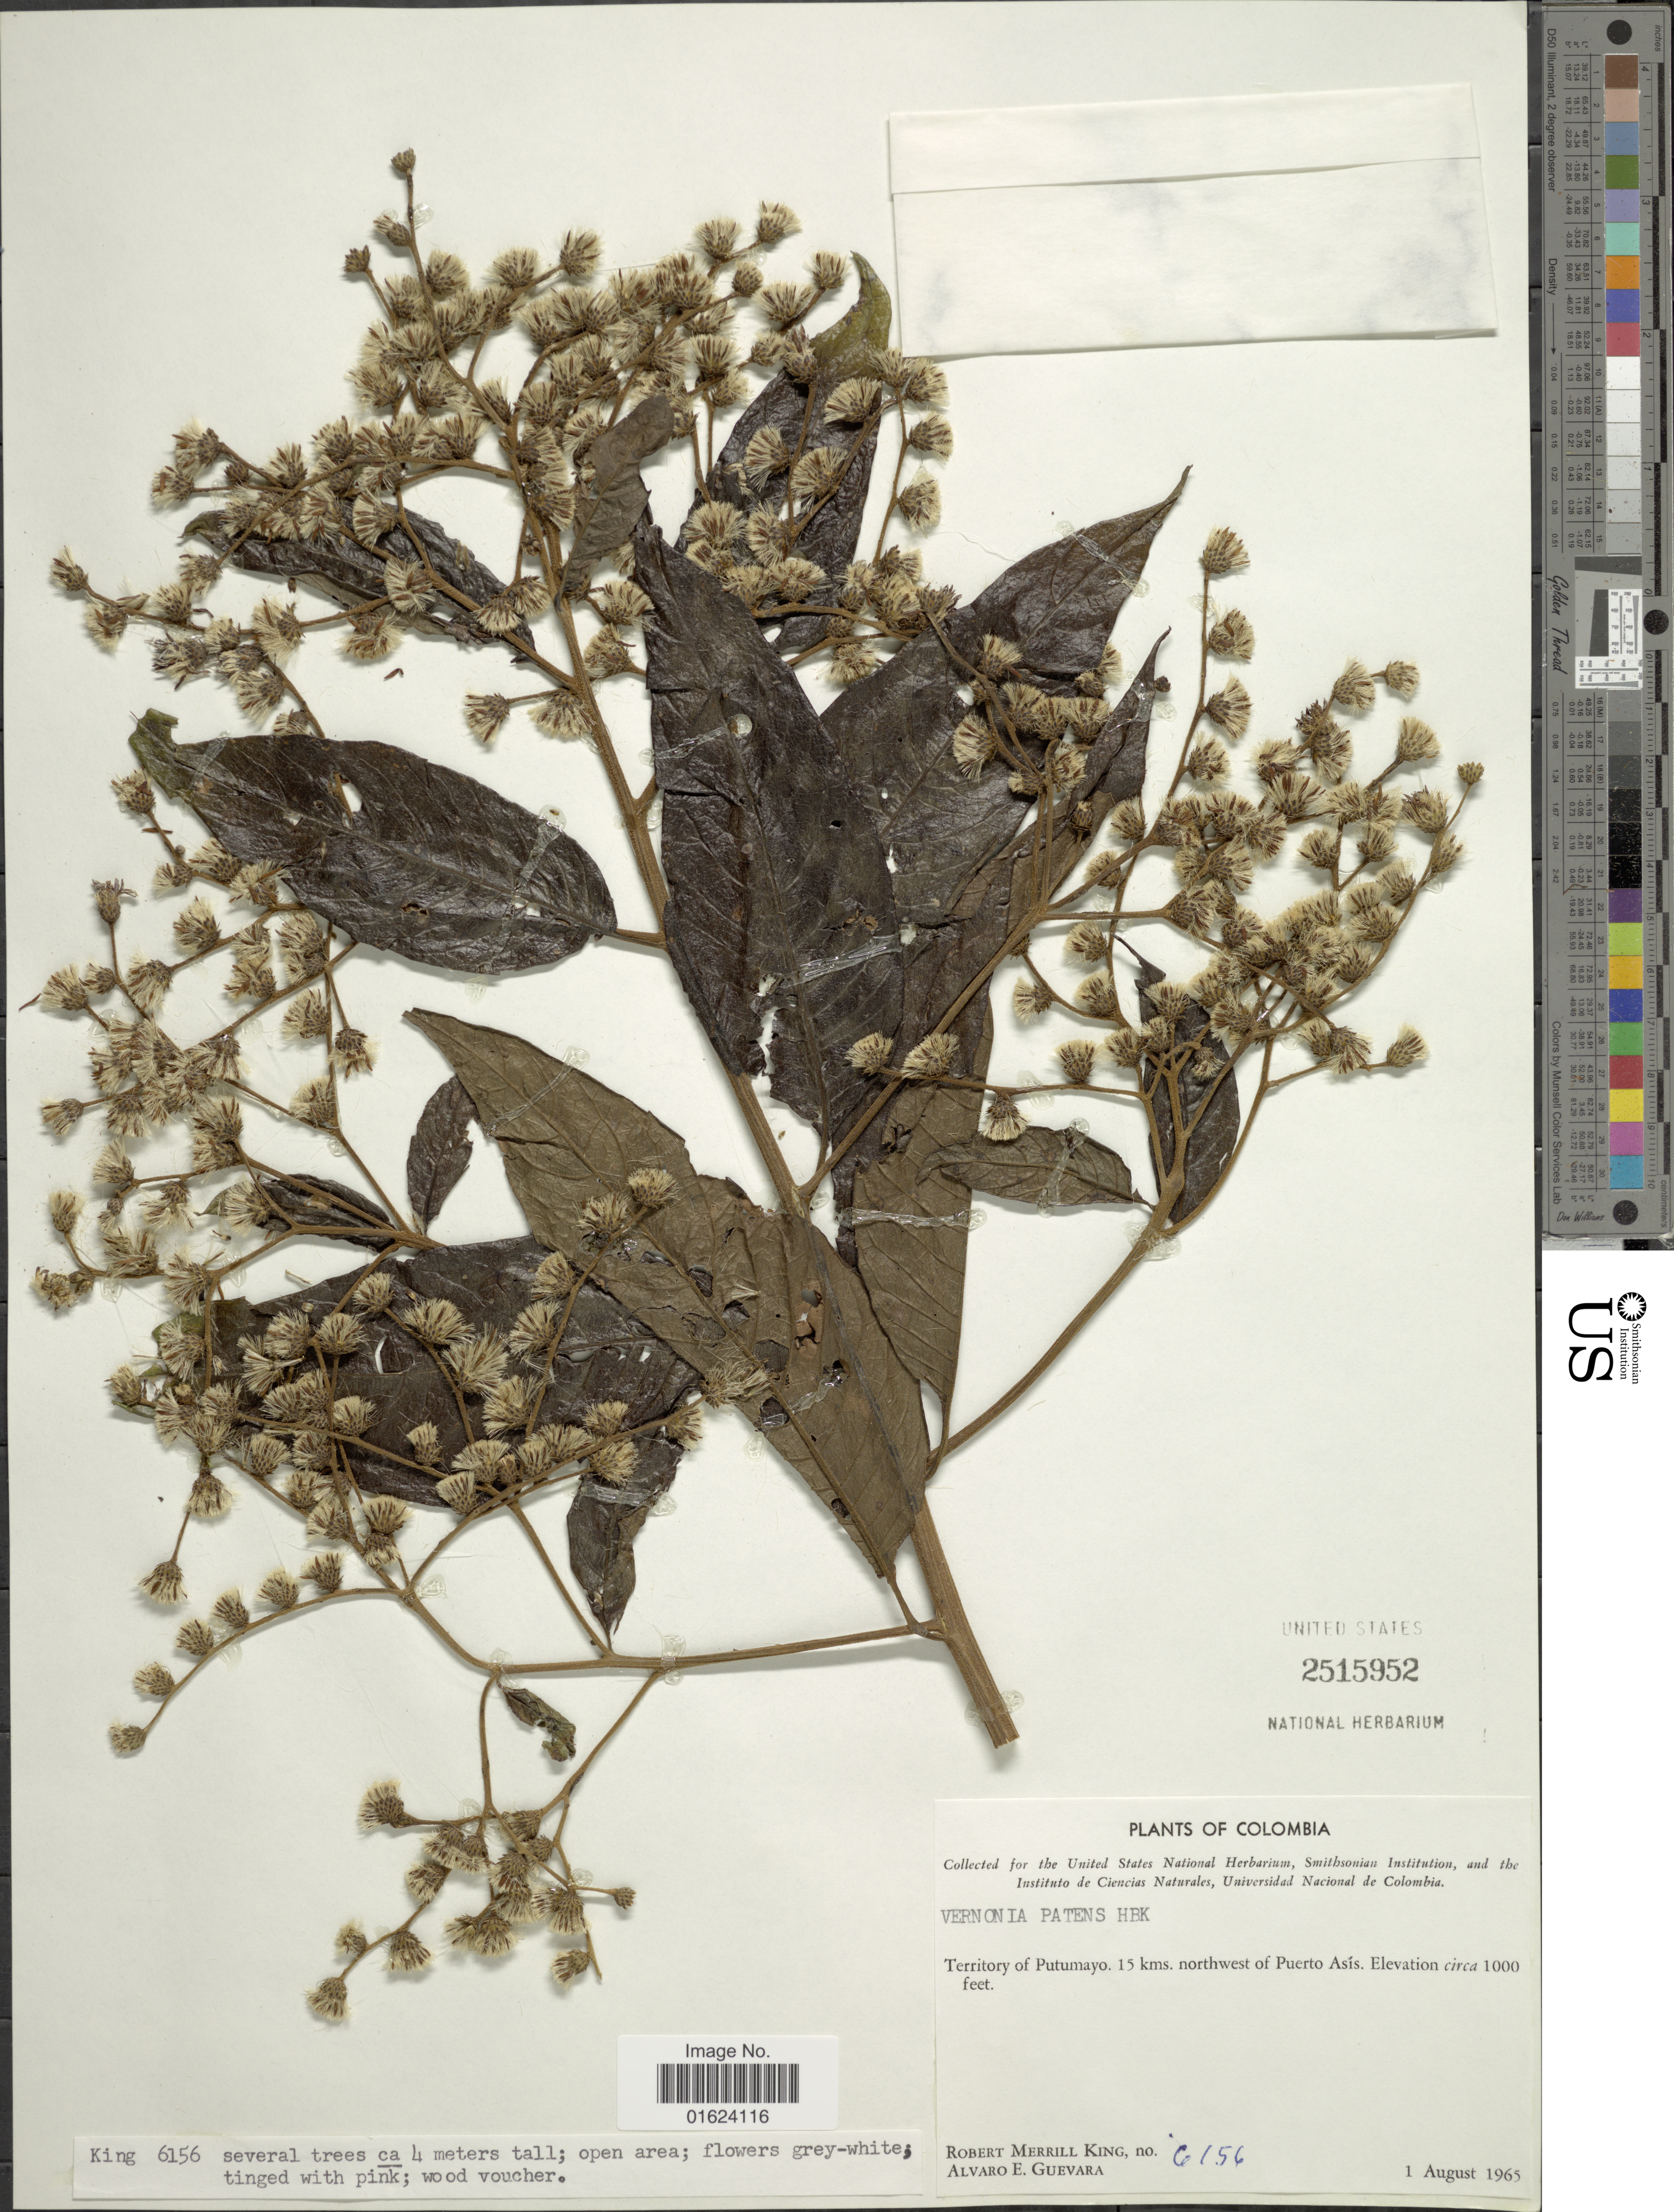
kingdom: Plantae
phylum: Tracheophyta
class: Magnoliopsida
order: Asterales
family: Asteraceae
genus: Vernonanthura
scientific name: Vernonanthura patens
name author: (Kunth) H. Rob.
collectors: R. M. King & A. E. Guevara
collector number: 6156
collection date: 1965-08-01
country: Colombia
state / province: Putumayo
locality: Territory of Putumayo, 15 kms. northwest of Puerto Asis,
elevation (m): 305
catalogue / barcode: US 2515952